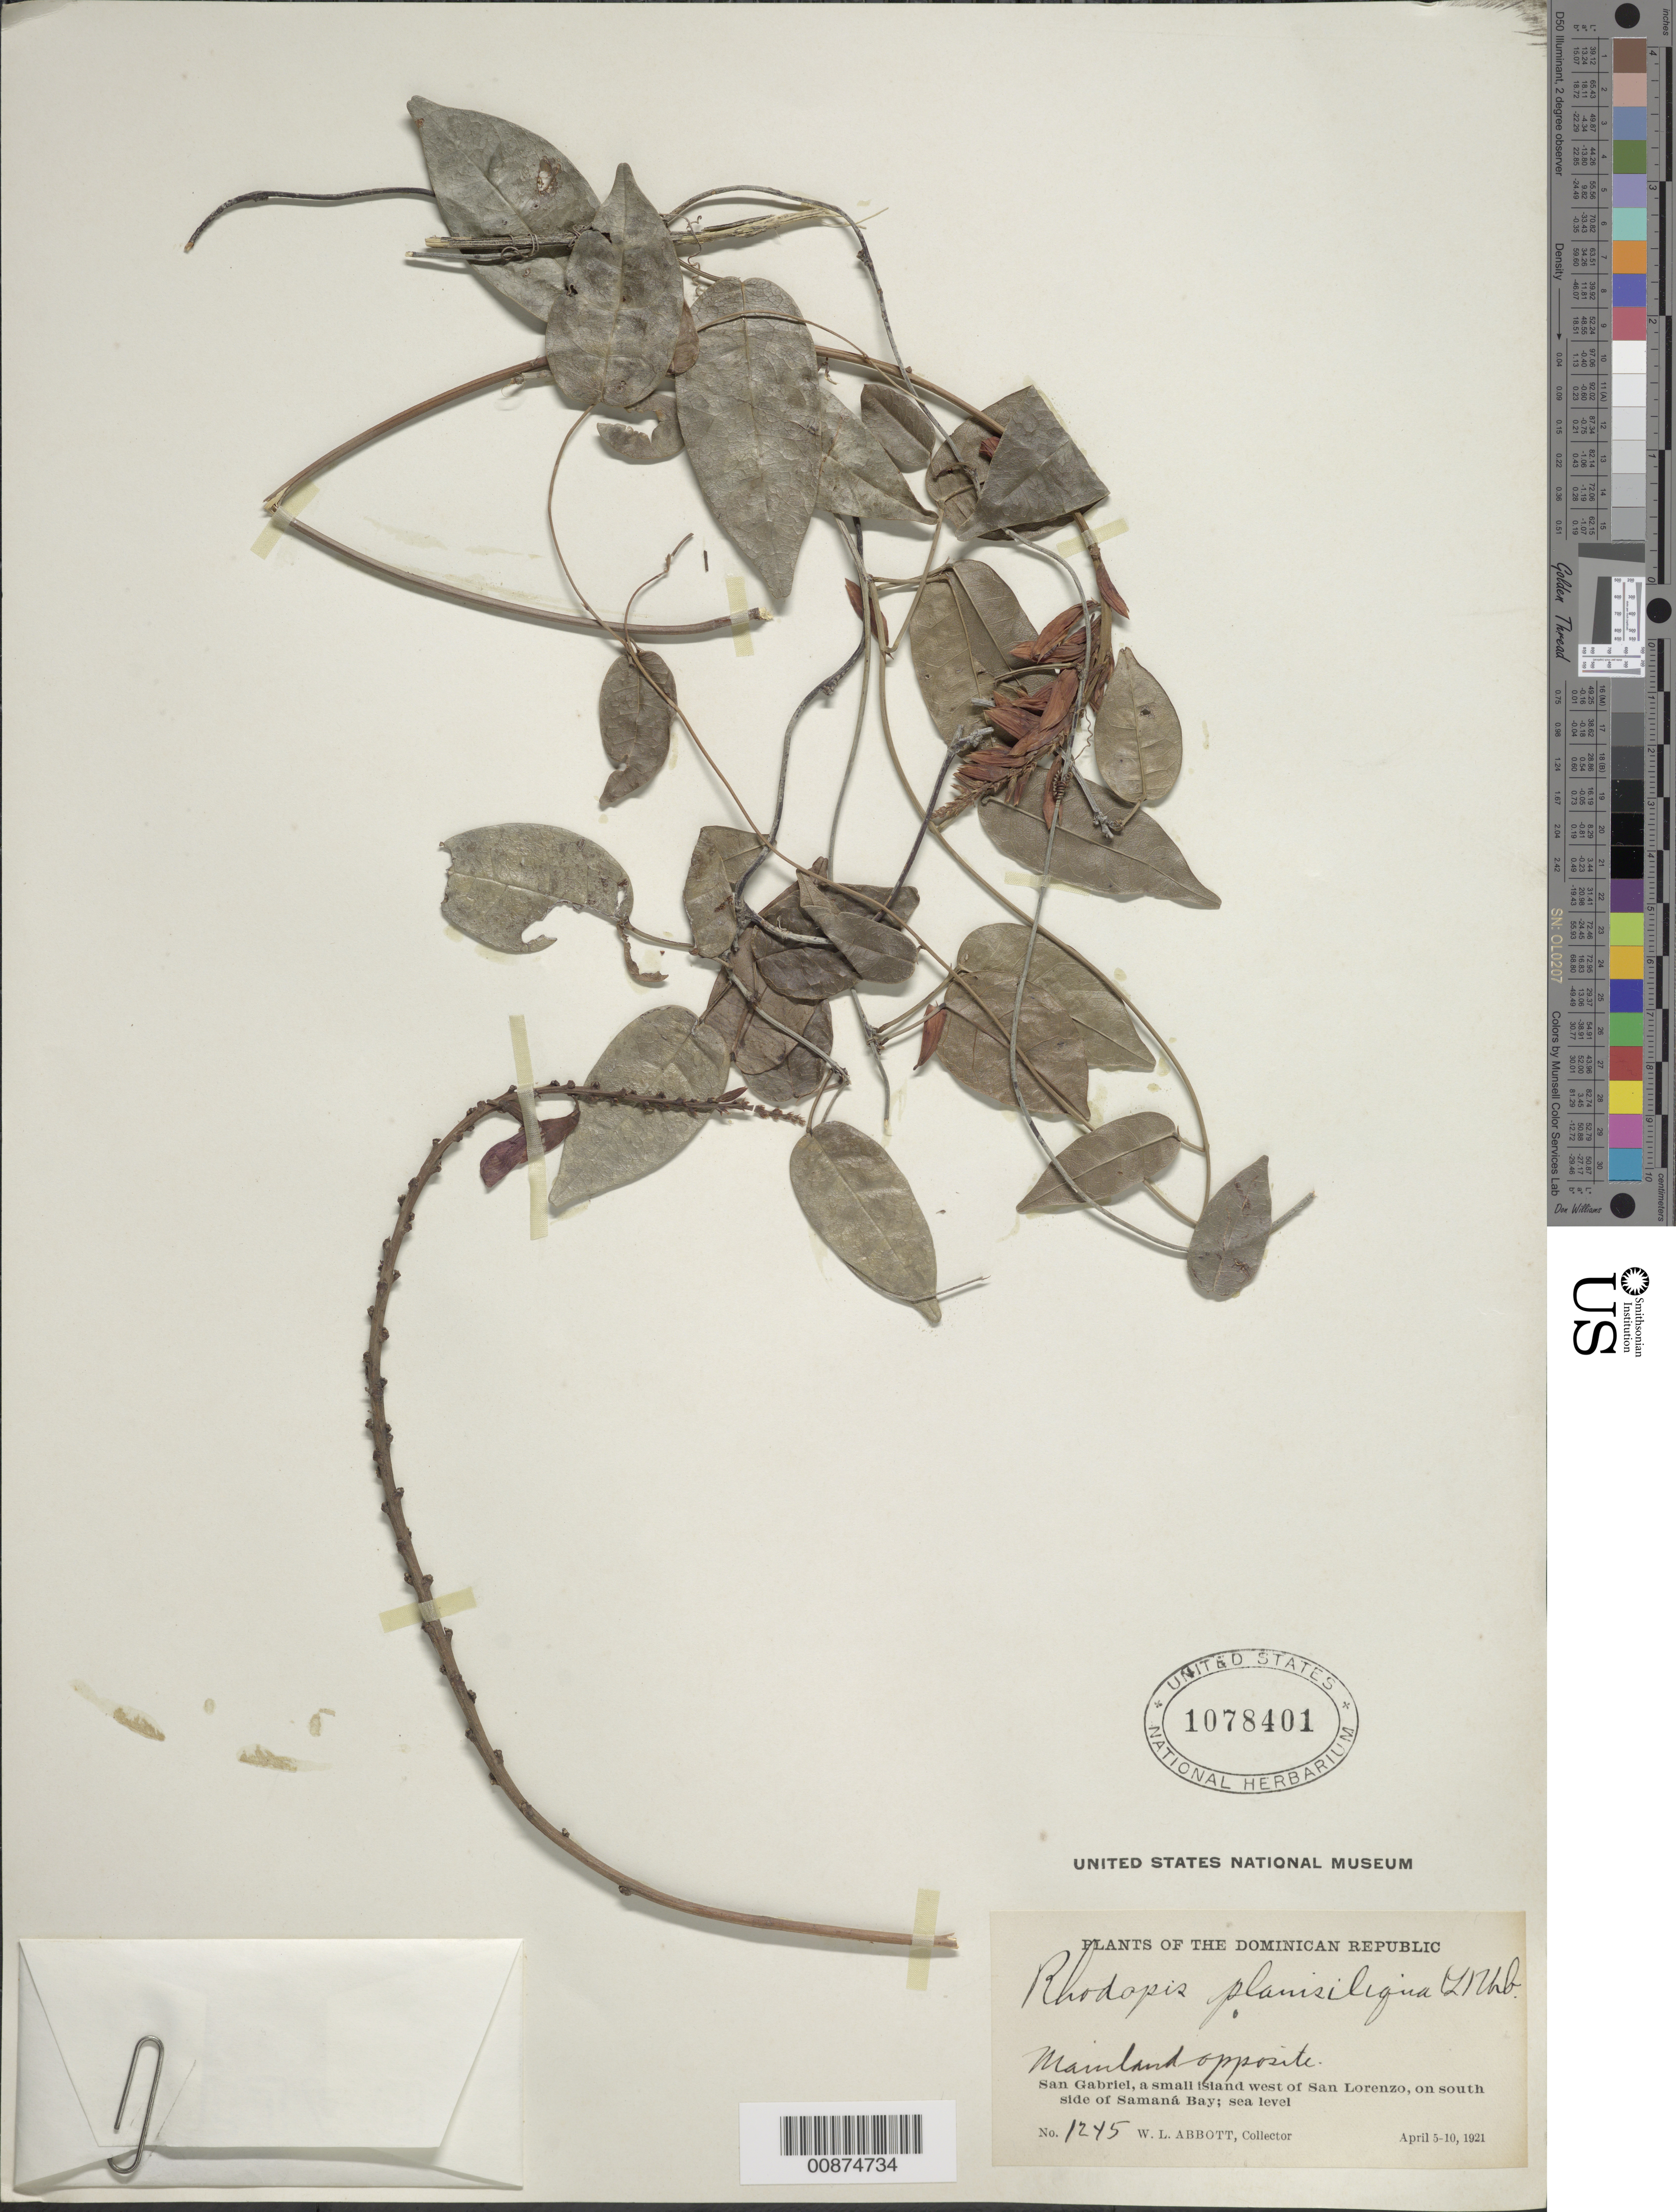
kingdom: Plantae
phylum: Tracheophyta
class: Magnoliopsida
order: Fabales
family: Fabaceae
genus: Rhodopis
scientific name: Rhodopis planisiliqua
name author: (L.) Urb.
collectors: W. L. Abbott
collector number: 1245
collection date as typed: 05 Apr 1921 to 10 Apr 1921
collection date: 1921-04-05/1921-04-10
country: Dominican Republic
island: Hispaniola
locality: Mainland opposite San Gabriel, a small island west of San Lorenzo, on south side of Samaná Bay.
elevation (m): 0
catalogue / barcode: US 1078401